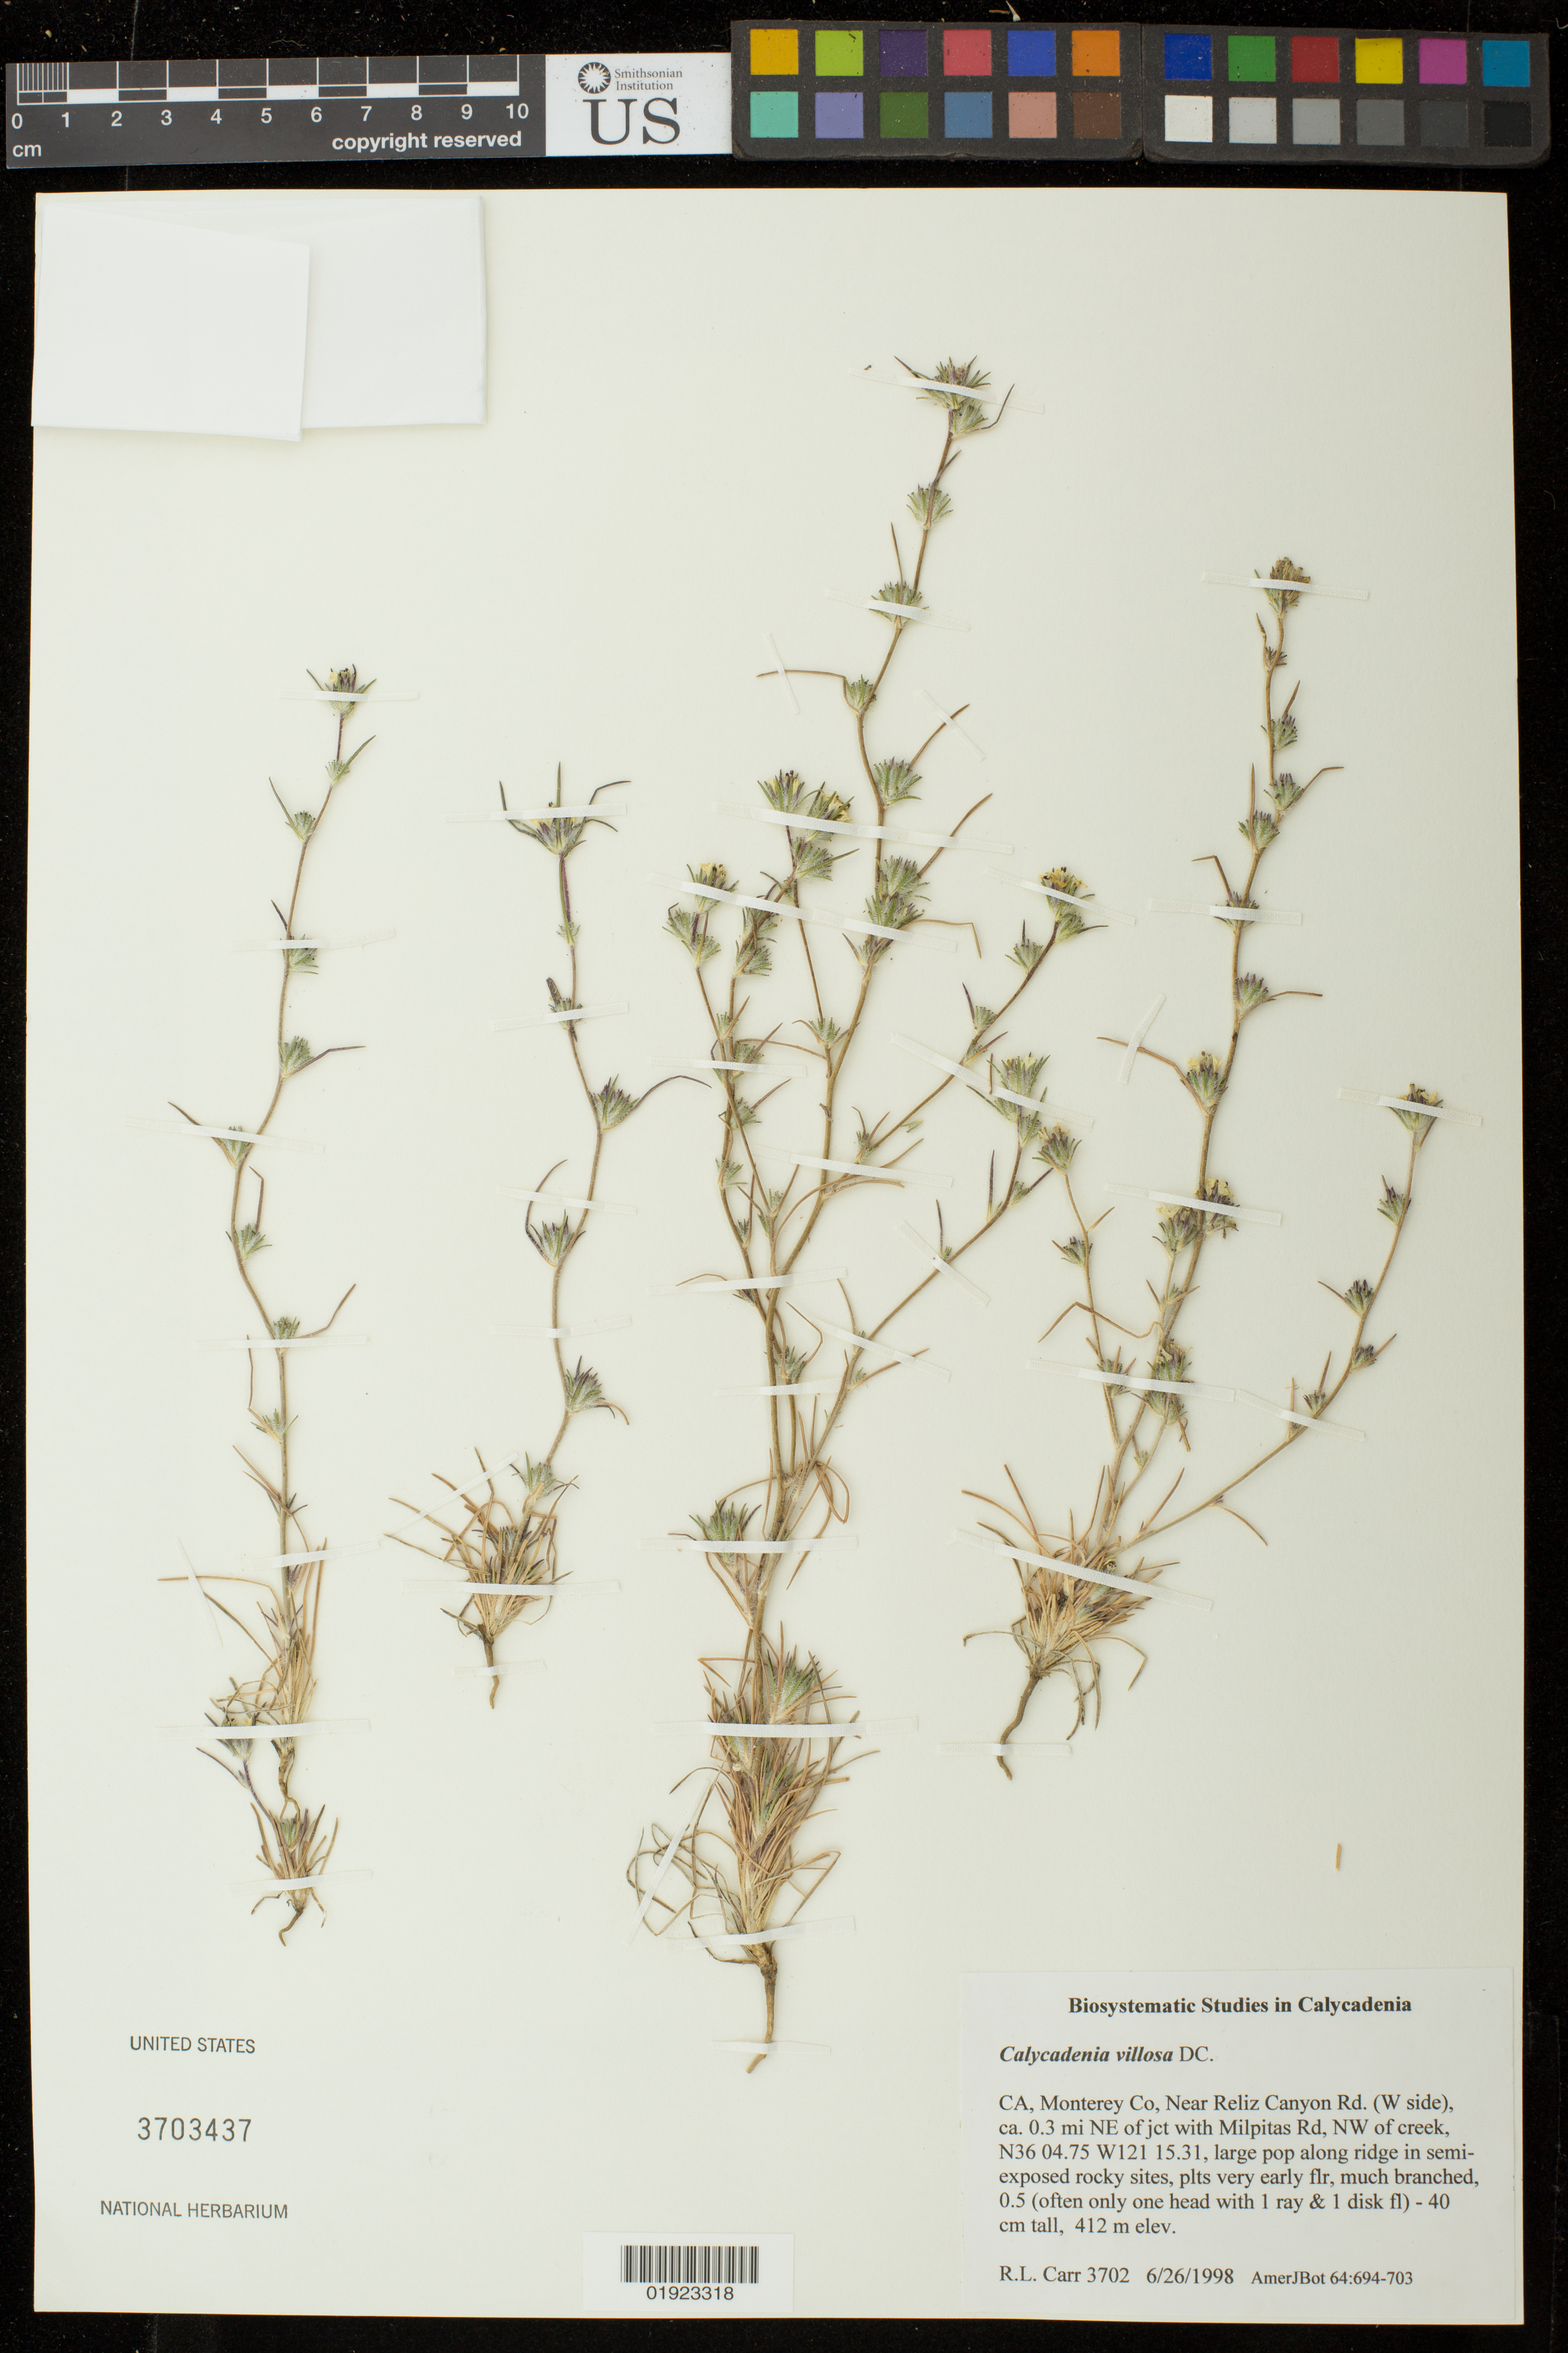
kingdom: Plantae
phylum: Tracheophyta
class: Magnoliopsida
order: Asterales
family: Asteraceae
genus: Calycadenia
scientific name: Calycadenia villosa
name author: DC.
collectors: R. Carr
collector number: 3702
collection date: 1998-06-26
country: United States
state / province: California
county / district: Monterey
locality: Near Reliz Canyon Rd (W side), ca. 0.3 mi NE of jct with Milpitas Rd, NW of creek.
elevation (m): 412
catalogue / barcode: US 3703437